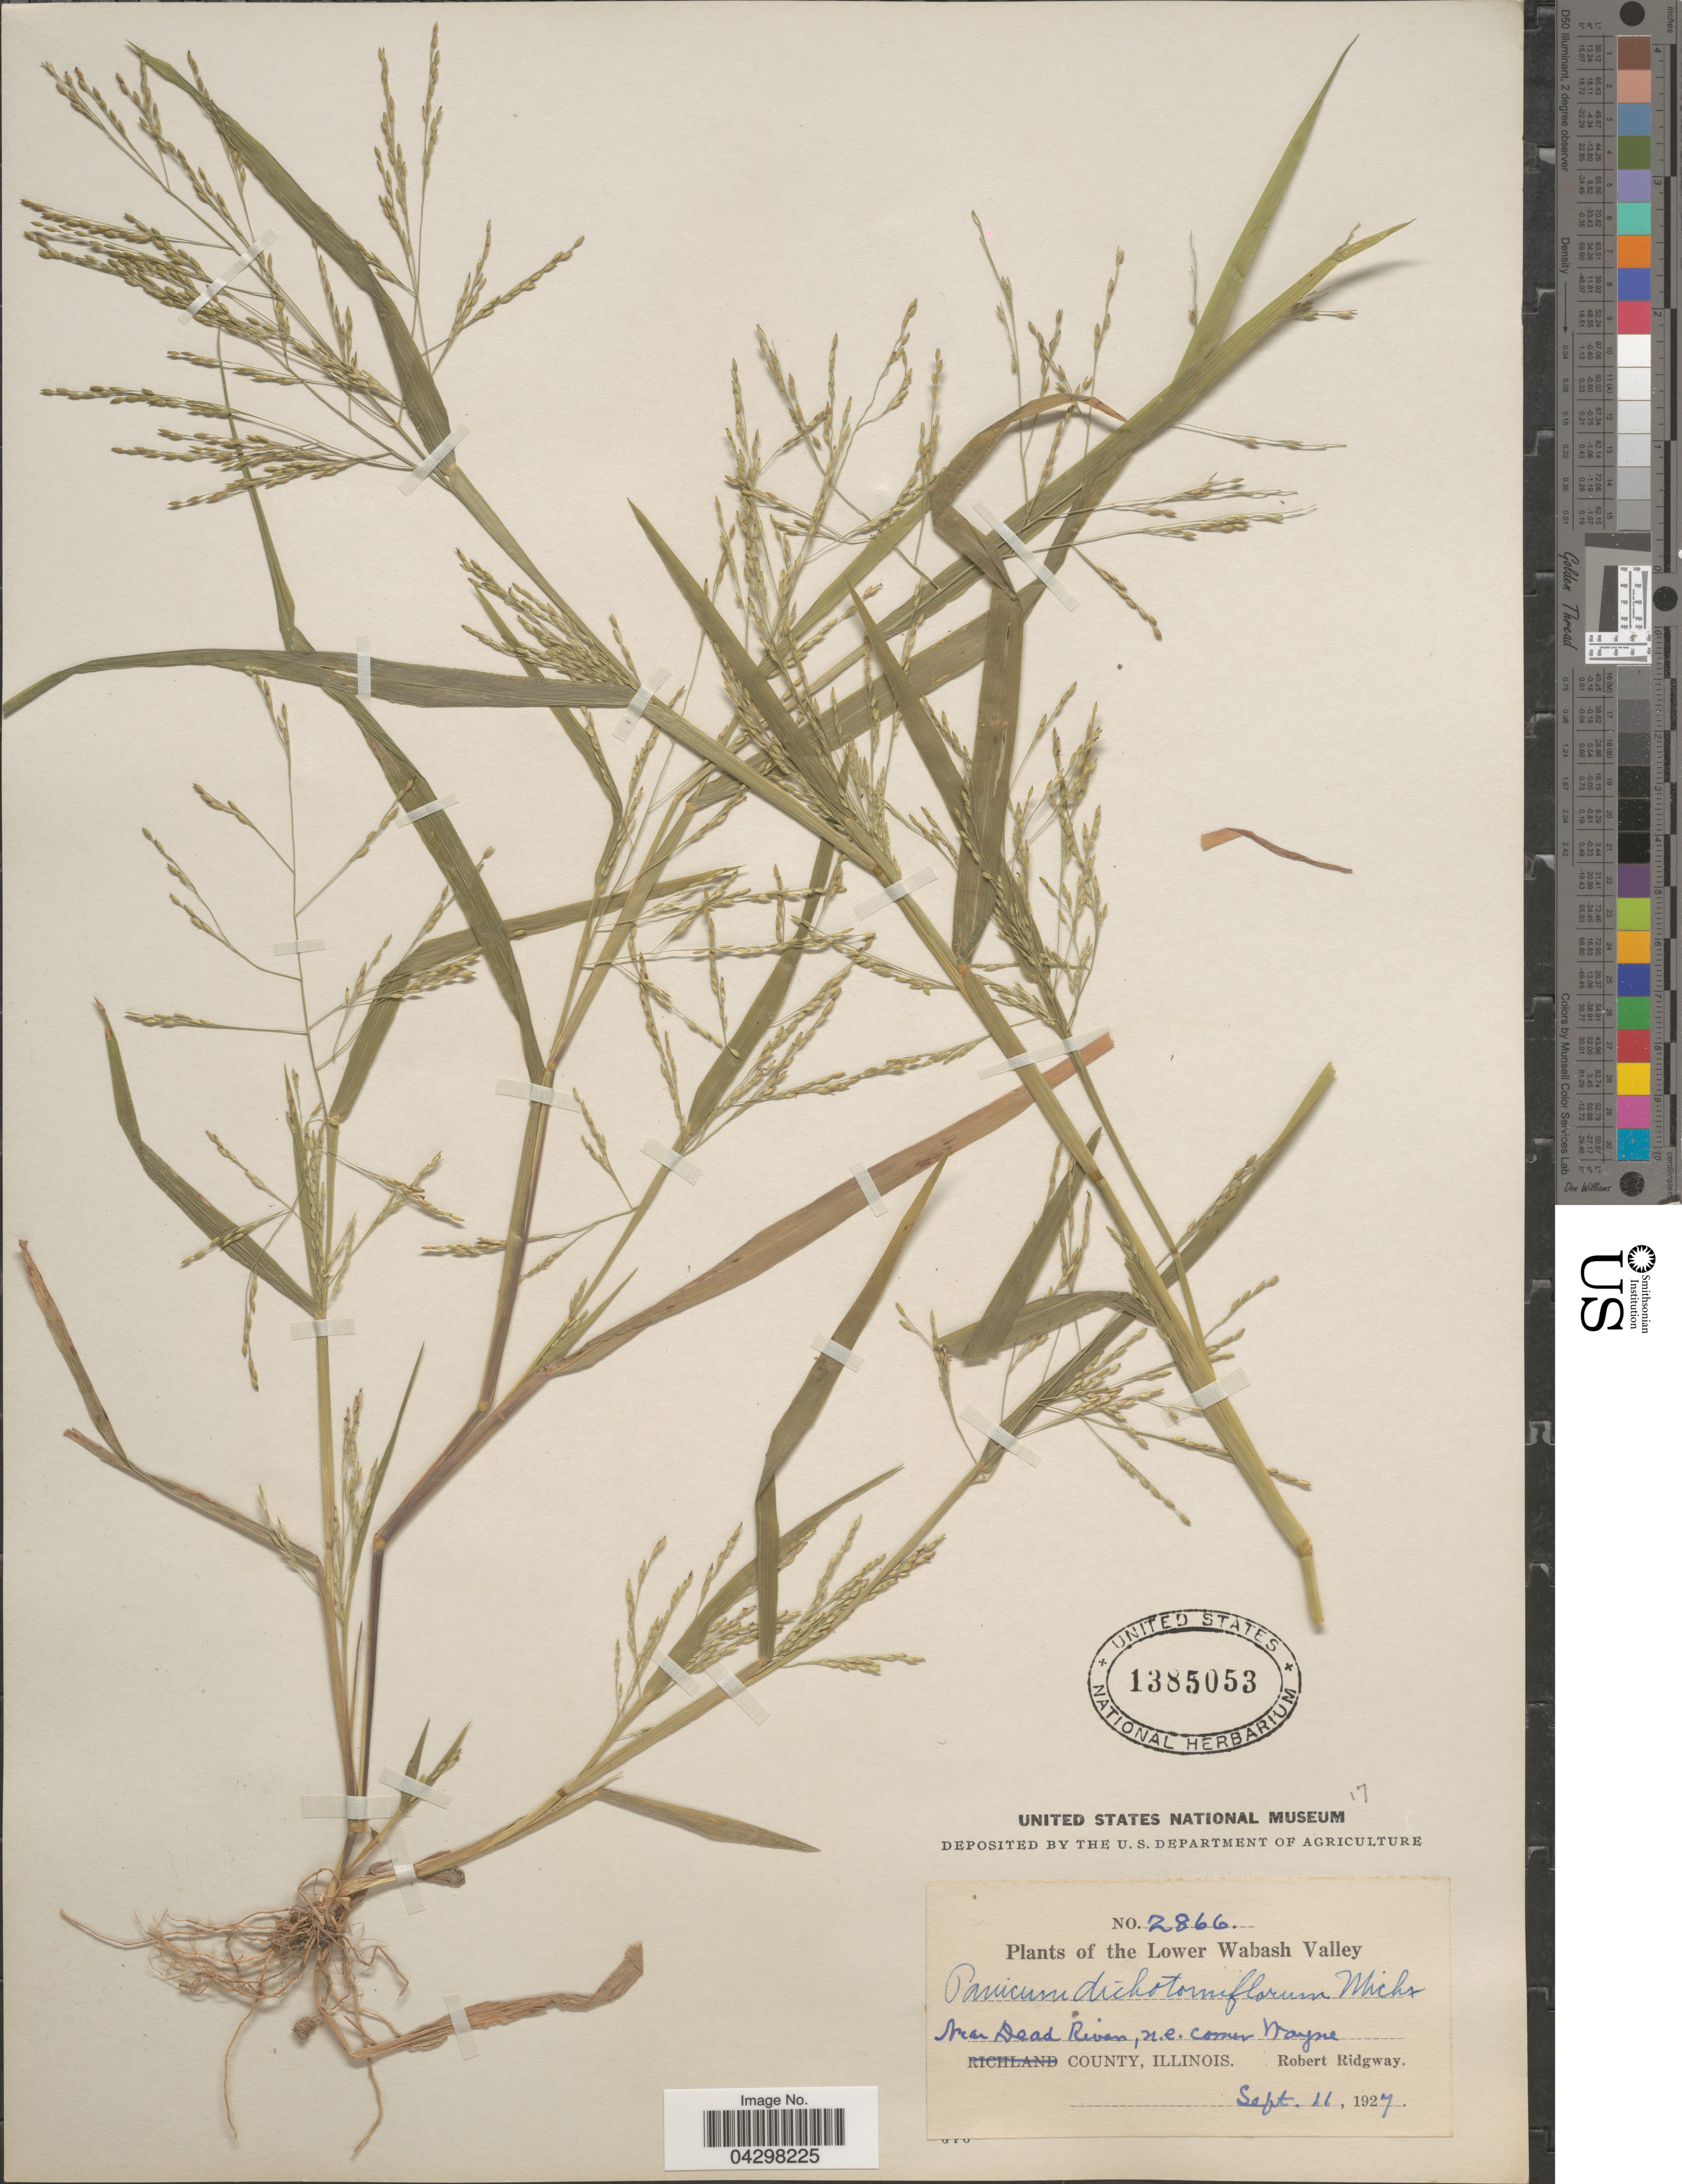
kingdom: Plantae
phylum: Tracheophyta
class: Liliopsida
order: Poales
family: Poaceae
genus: Panicum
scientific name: Panicum dichotomiflorum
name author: Michx.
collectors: R. Ridgway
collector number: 2866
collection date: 1927-09-11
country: United States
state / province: Illinois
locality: Lower Wabash Valley. Near Dead River, n. e. corner Wayne.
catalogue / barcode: US 1385053